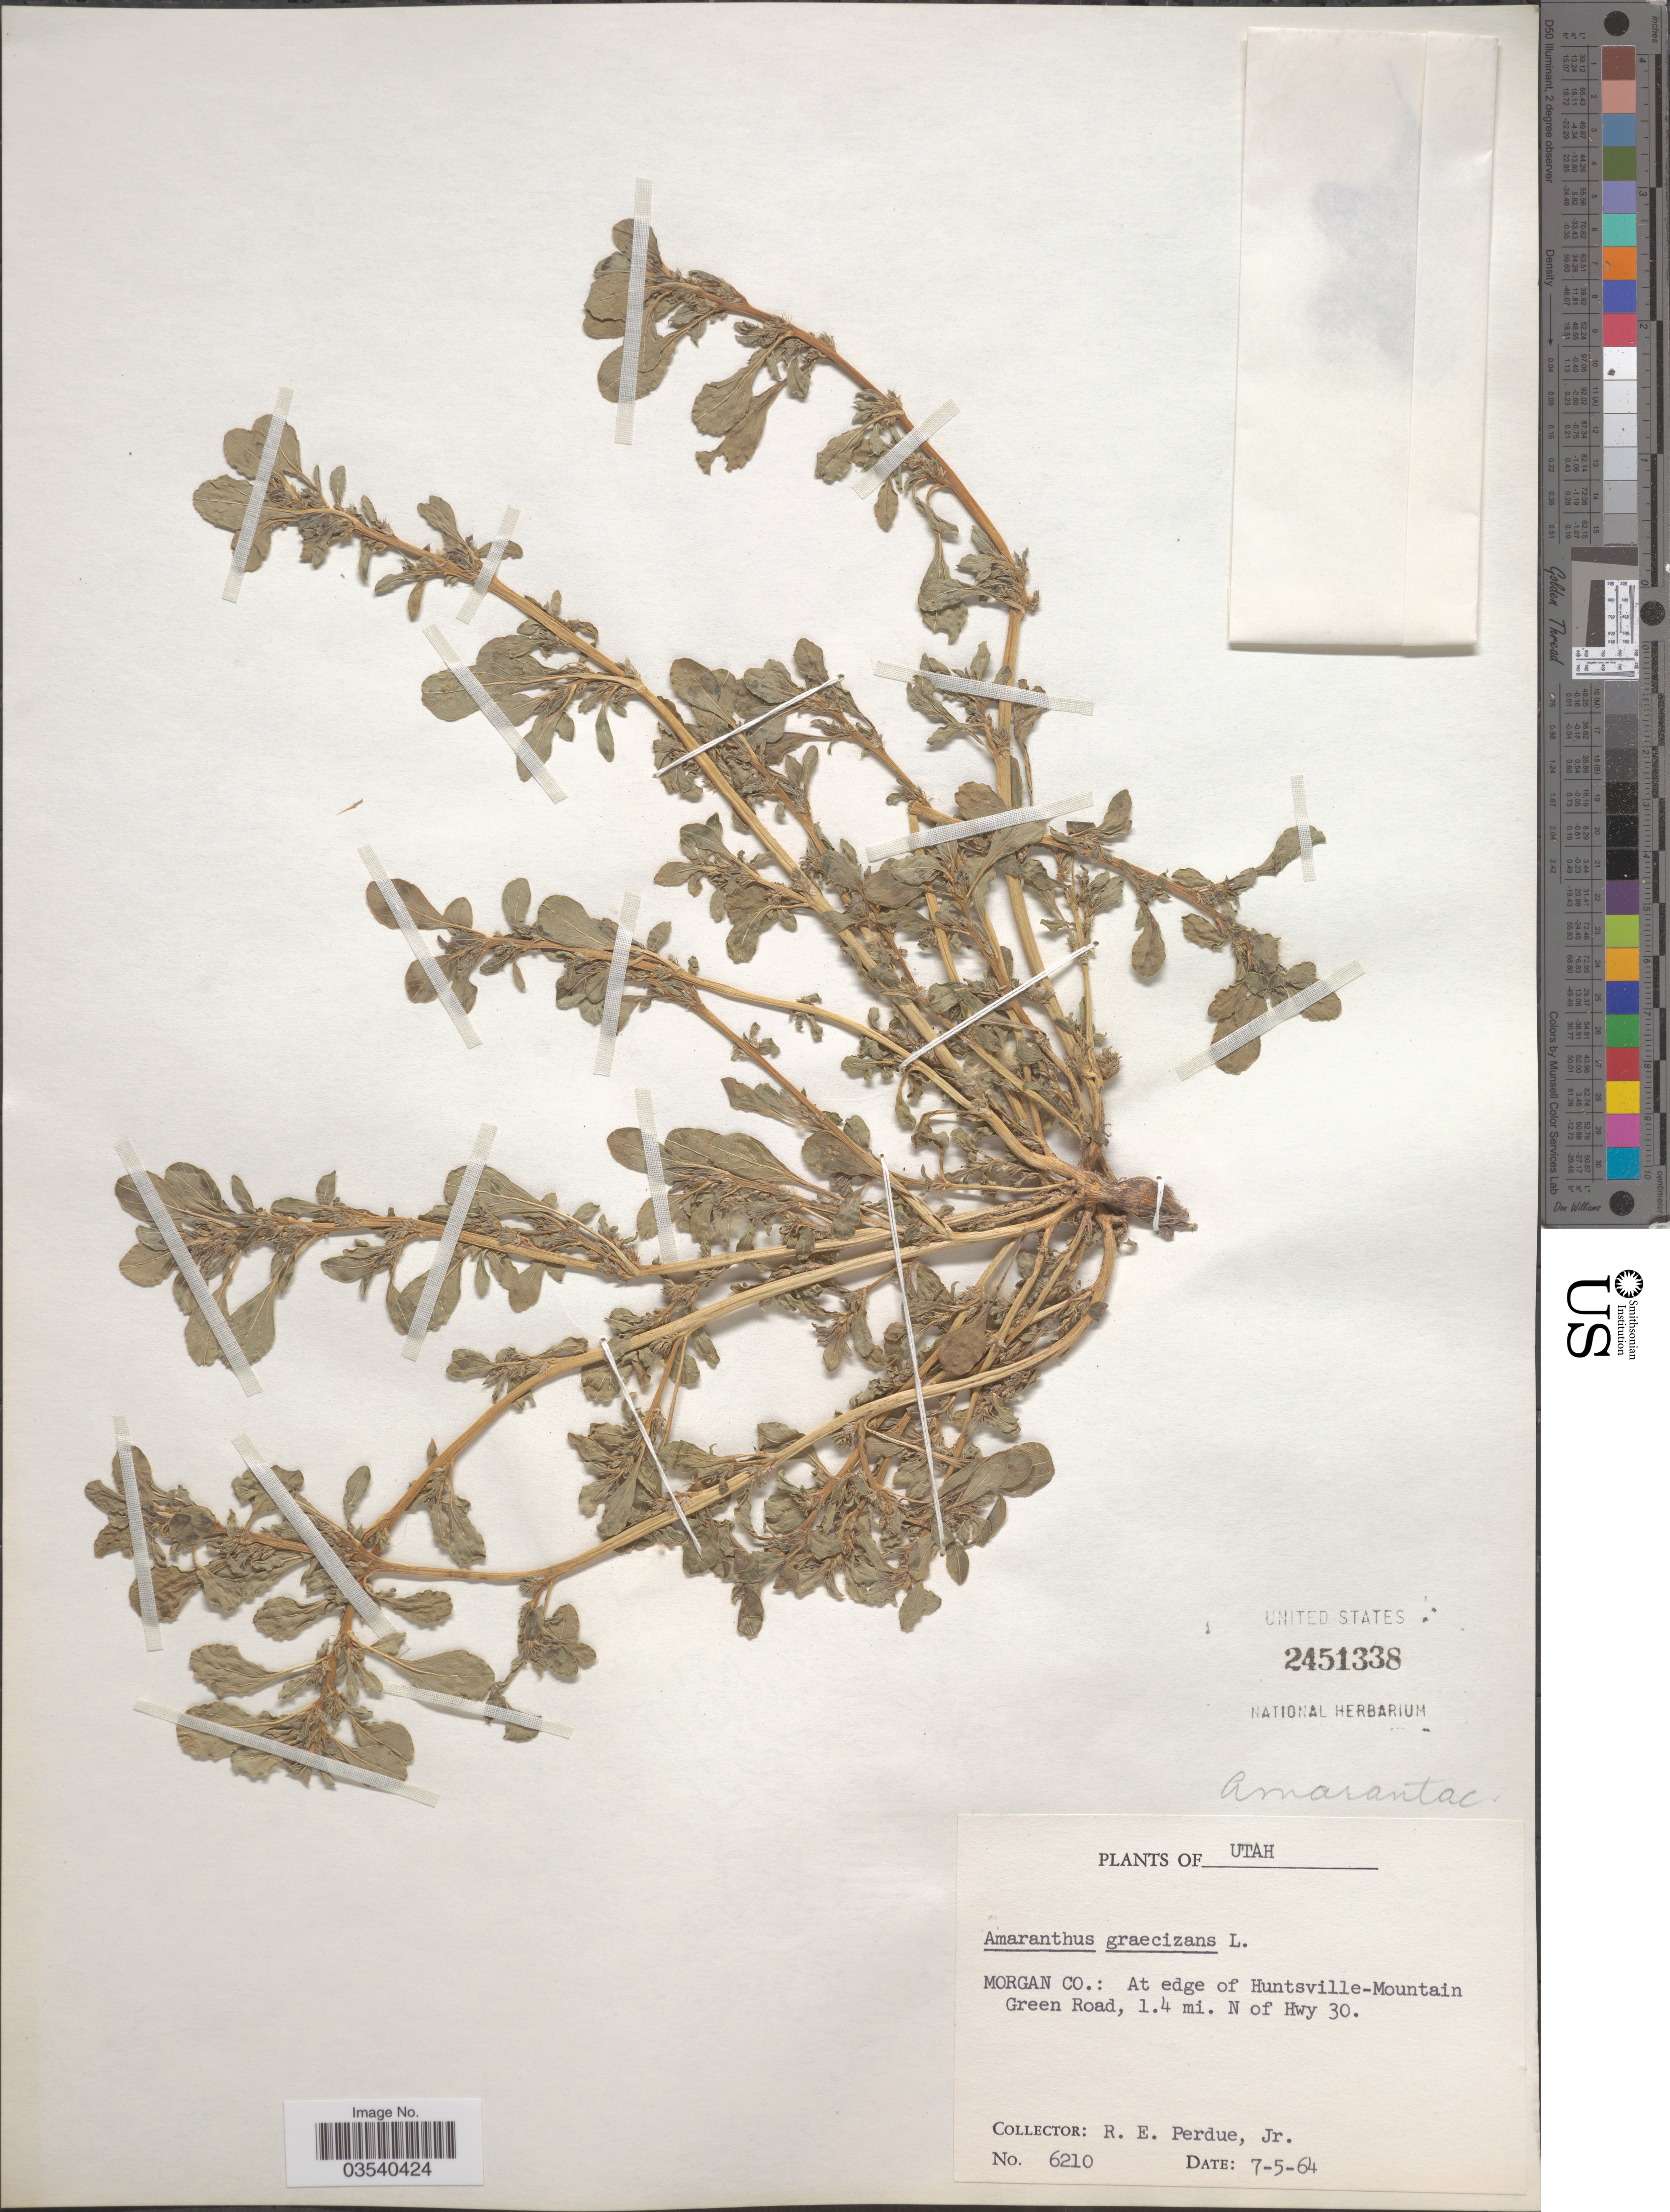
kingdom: Plantae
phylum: Tracheophyta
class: Magnoliopsida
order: Caryophyllales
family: Amaranthaceae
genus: Amaranthus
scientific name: Amaranthus graecizans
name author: L.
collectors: R. E. Perdue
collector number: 6210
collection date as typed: Transcribed d/m/y: 5/7/64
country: United States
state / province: Utah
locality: Morgan Co.: At edge of Huntsville-Mountain Green Road, 1.4 mi. N of Hwy 30.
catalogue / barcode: US 2451338